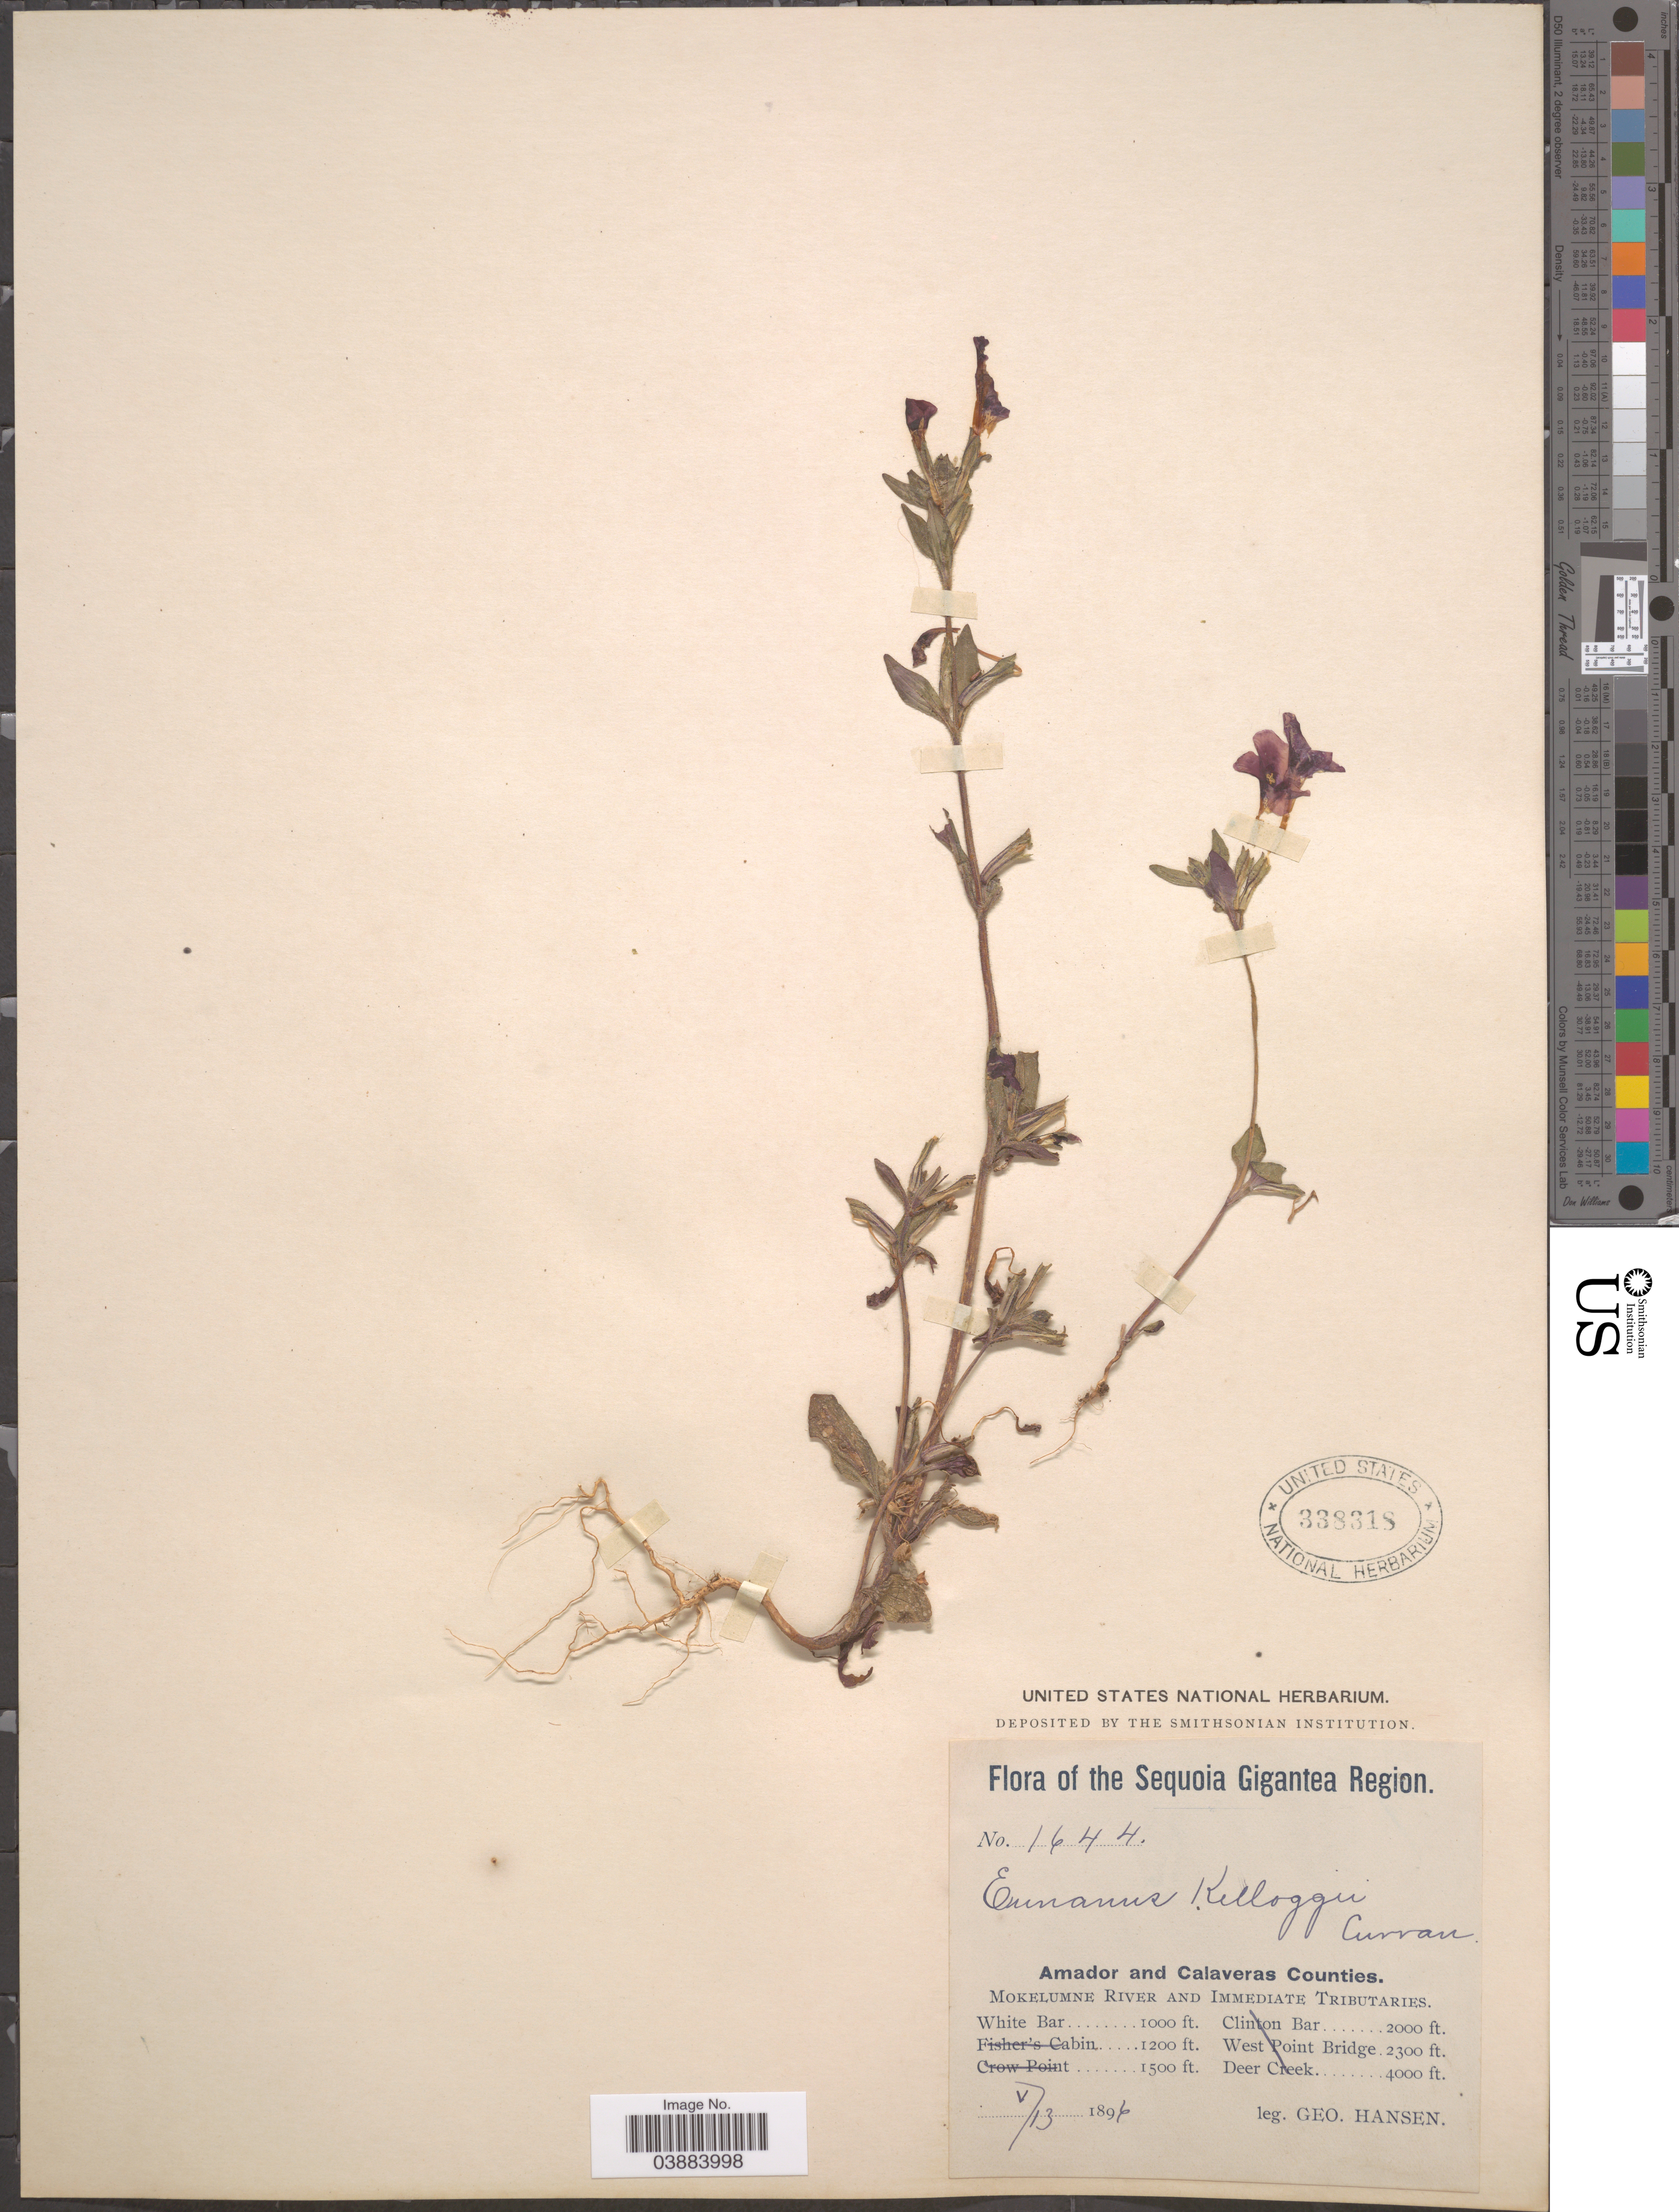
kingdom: Plantae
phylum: Tracheophyta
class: Magnoliopsida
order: Lamiales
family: Phrymaceae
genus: Eunanus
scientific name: Eunanus kelloggii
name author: Curran ex Greene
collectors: G. Hansen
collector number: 1644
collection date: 1896-05-13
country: United States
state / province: California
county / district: Calaveras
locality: The Sequoia Gigantea Region. Amador and Calaveras Counties. Mokelumne River and Immediate Tributaries. White Bar.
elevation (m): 305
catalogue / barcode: US 338318